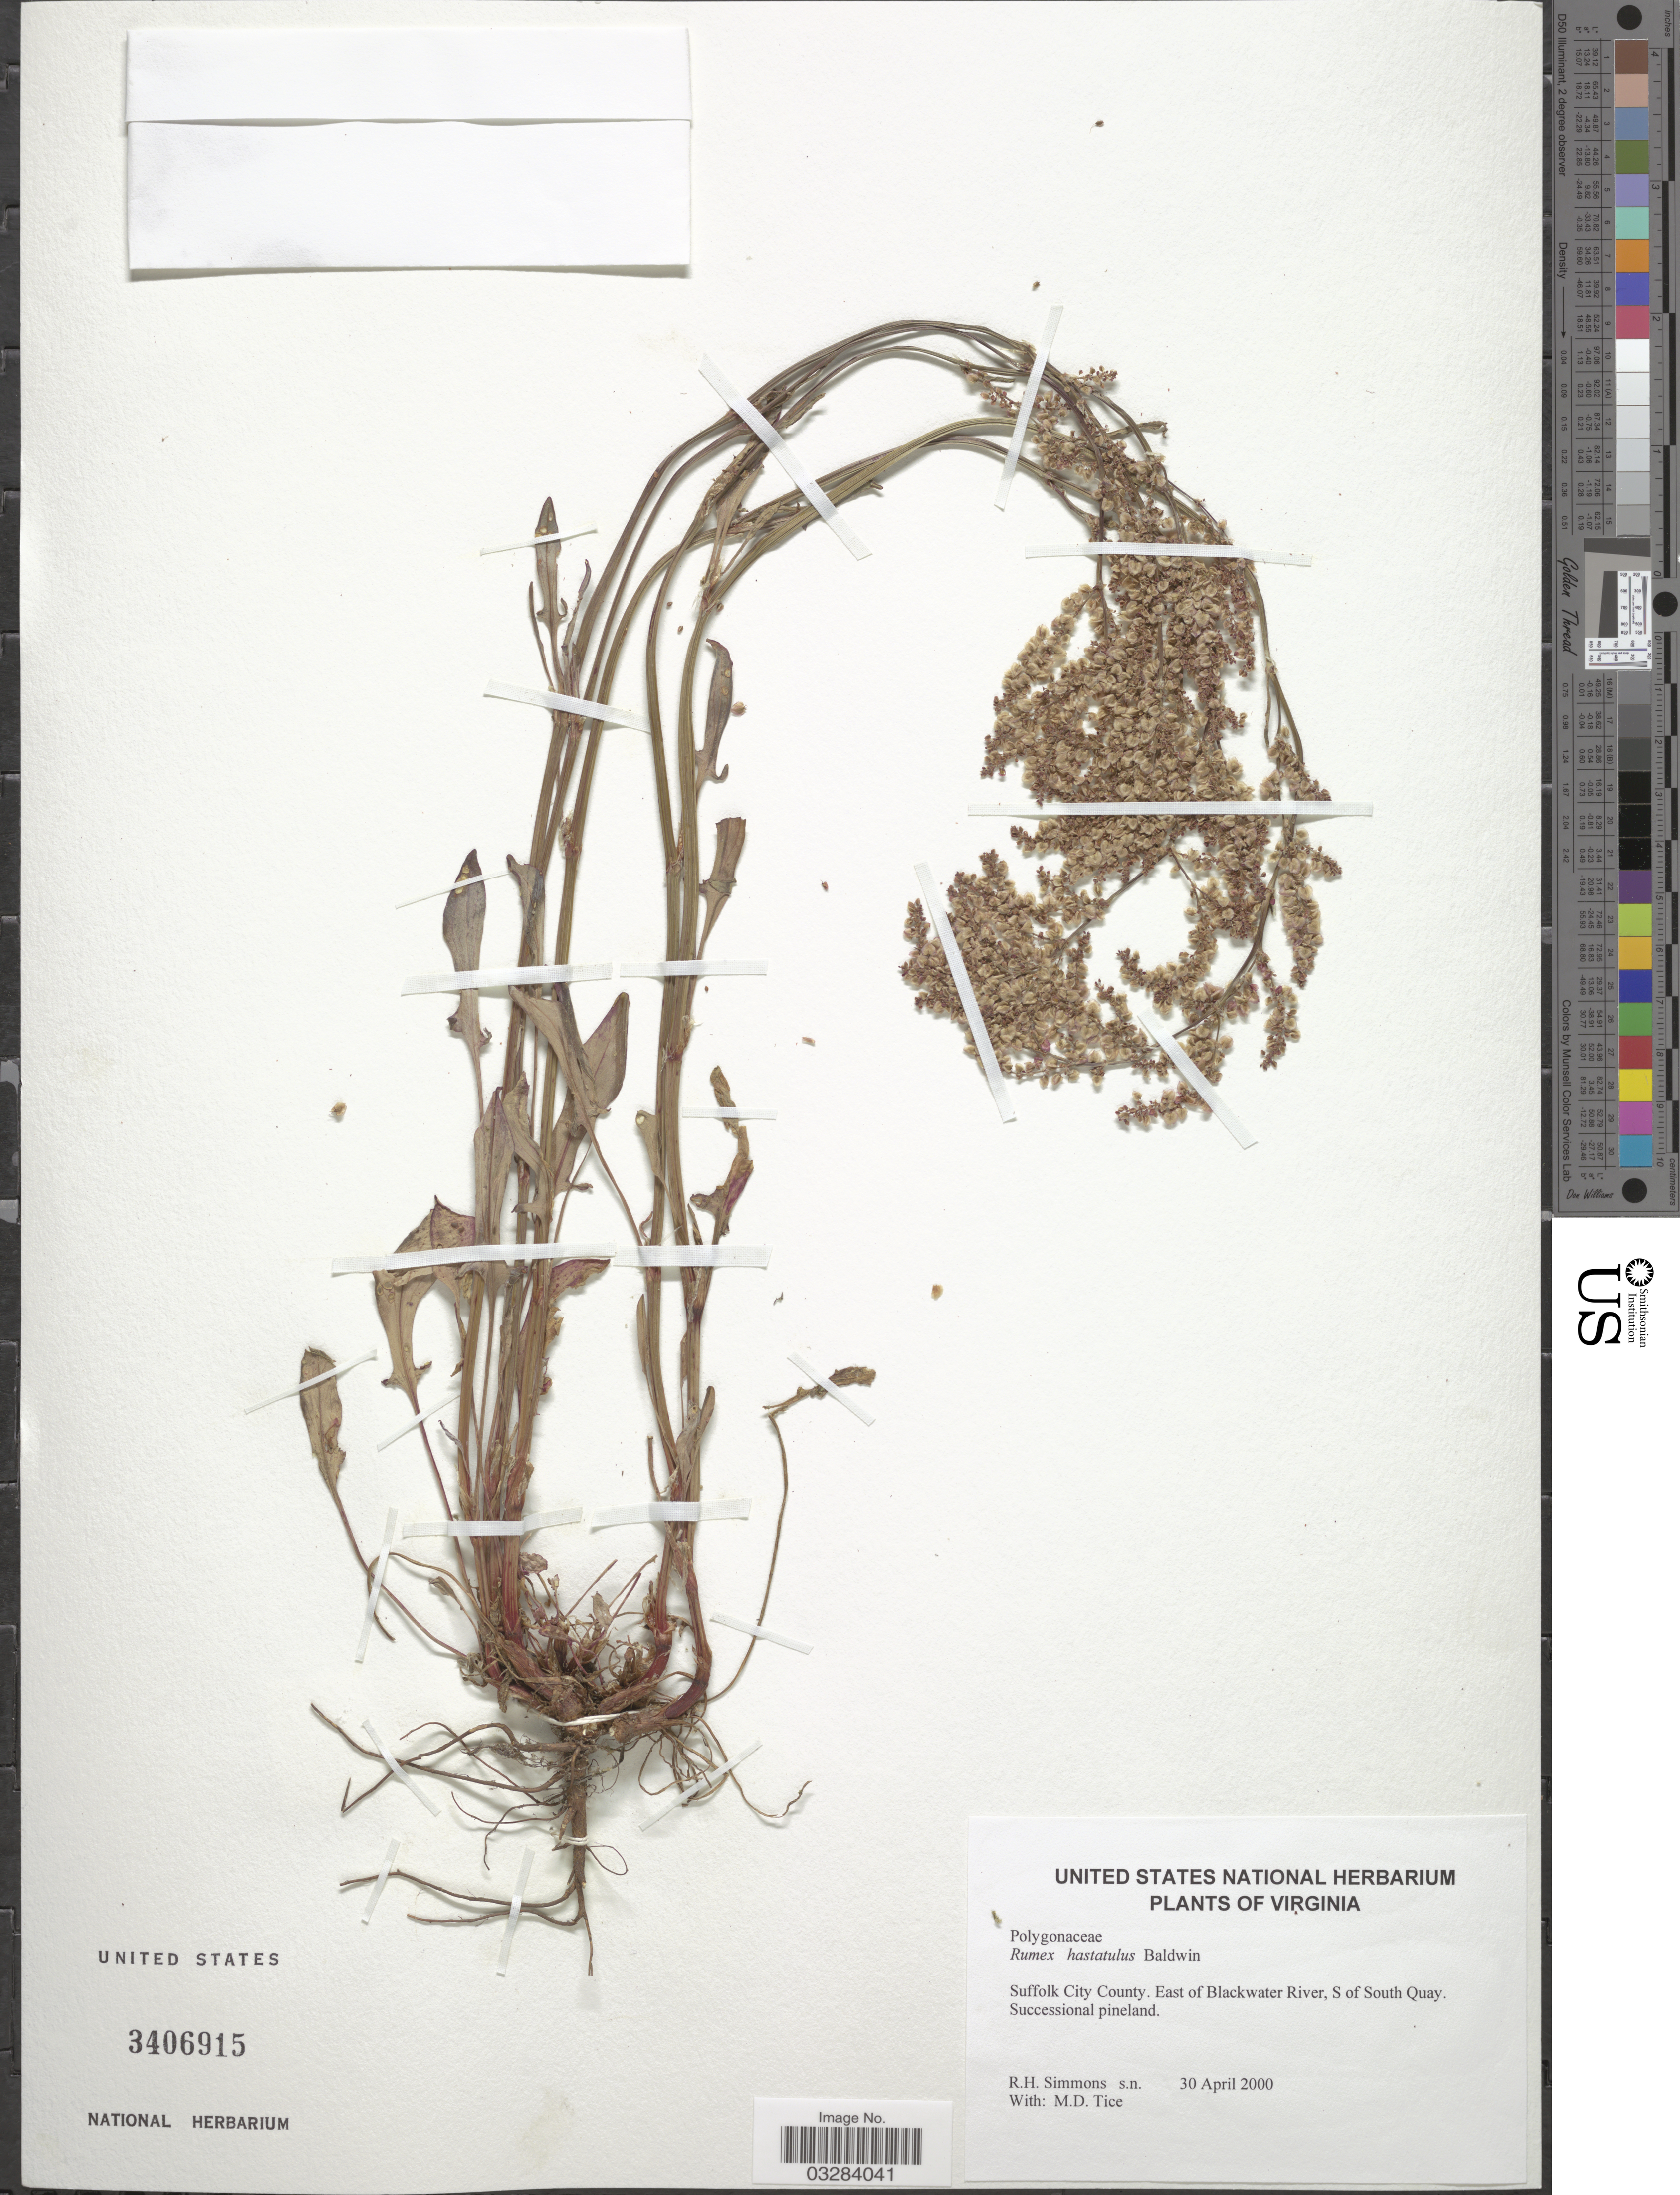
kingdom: Plantae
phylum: Tracheophyta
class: Magnoliopsida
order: Caryophyllales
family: Polygonaceae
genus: Rumex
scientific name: Rumex hastatulus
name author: Baldwin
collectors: R. H. Simmons & M. Tice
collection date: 2000-04-30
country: United States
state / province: Virginia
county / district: City of Suffolk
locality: Suffolk City County. East of Blackwater River, S of South Quay.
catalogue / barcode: US 3406915